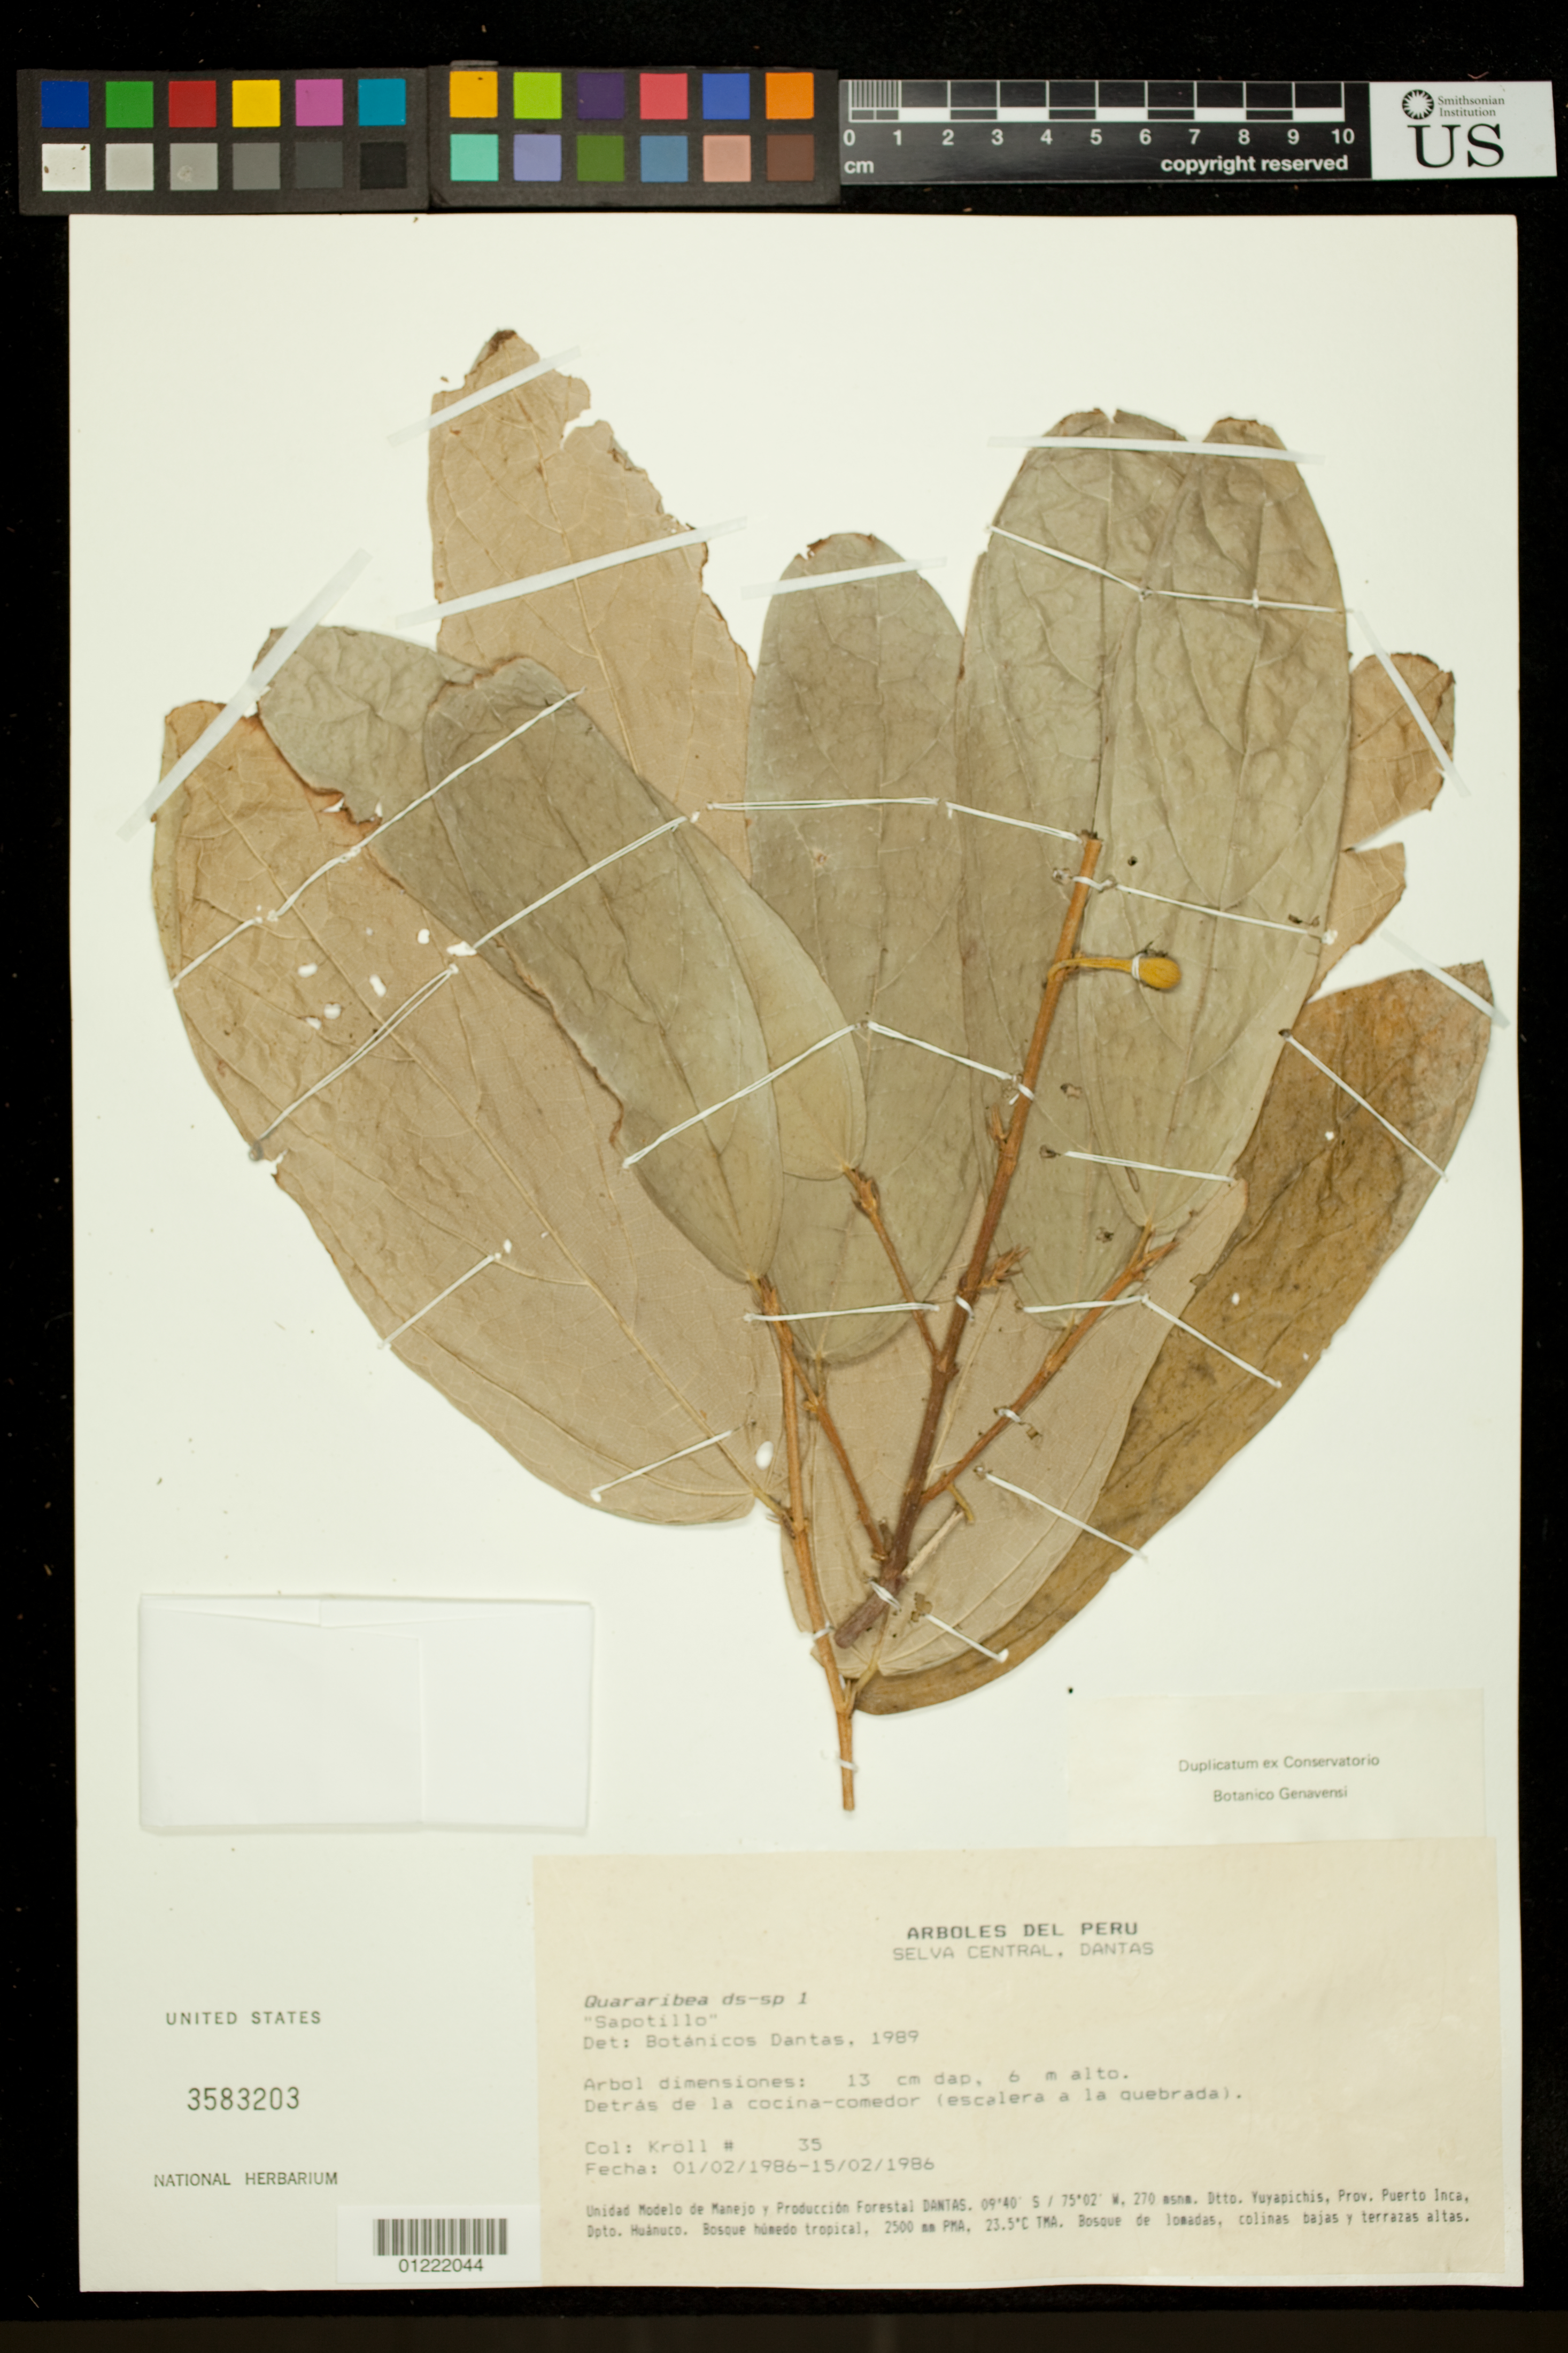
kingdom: Plantae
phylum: Tracheophyta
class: Magnoliopsida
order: Malvales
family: Malvaceae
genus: Quararibea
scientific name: Quararibea amazonica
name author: Ulbr.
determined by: Dorr, L. J., (BOT), Smithsonian Institution - National Museum of Natural History (UNITED STATES)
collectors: Krolll, --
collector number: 35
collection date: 1986-02-01/1986-02-15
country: Peru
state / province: Huánuco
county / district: Puerto Inca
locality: Selva Central, Dantas. Unidad Modelo de Manejo y Produccion Forestal Dantas. Dtto. Yuyapichis, Bosque humedo tropical, 2500 mm PMA, 23.5°C TMA. Bosque de lomadas, colinas bajas y terrazas altas.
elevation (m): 270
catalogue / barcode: US 3583203